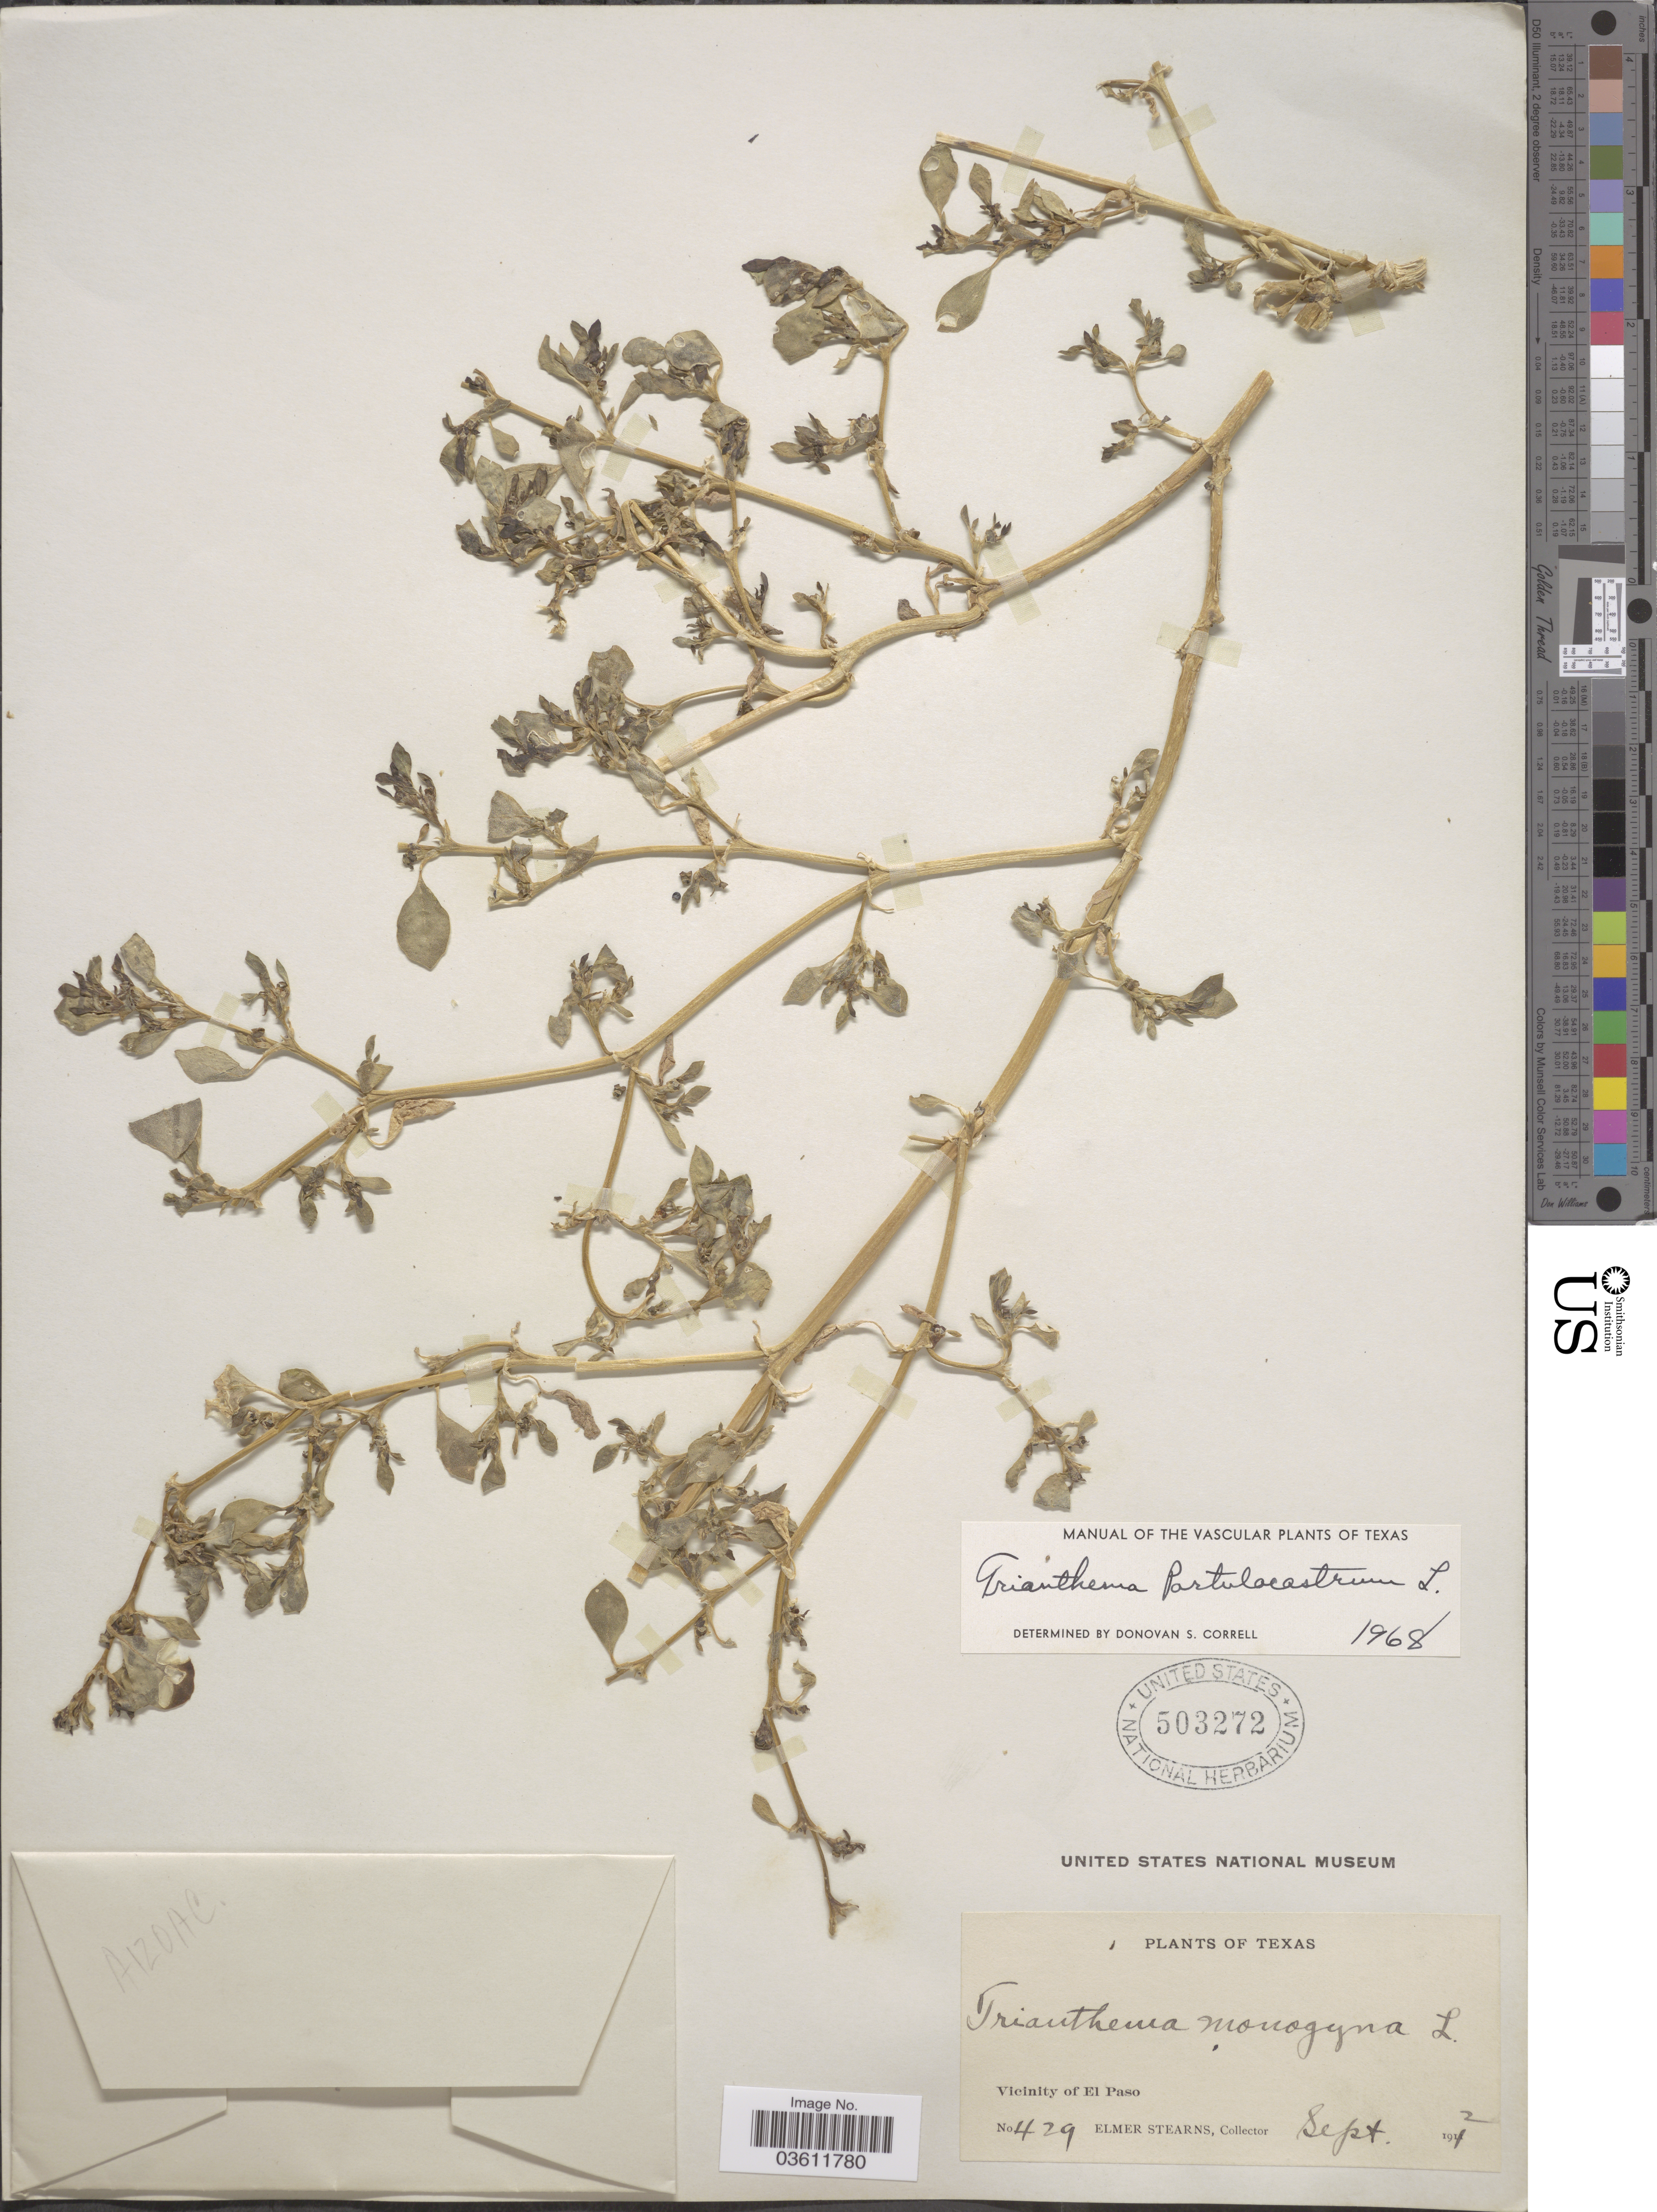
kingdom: Plantae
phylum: Tracheophyta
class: Magnoliopsida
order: Caryophyllales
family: Aizoaceae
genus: Trianthema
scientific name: Trianthema portulacastrum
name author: L.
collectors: E. Stearns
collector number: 429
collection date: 1912-09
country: United States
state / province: Texas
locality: Vicinity of El Paso.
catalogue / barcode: US 503272